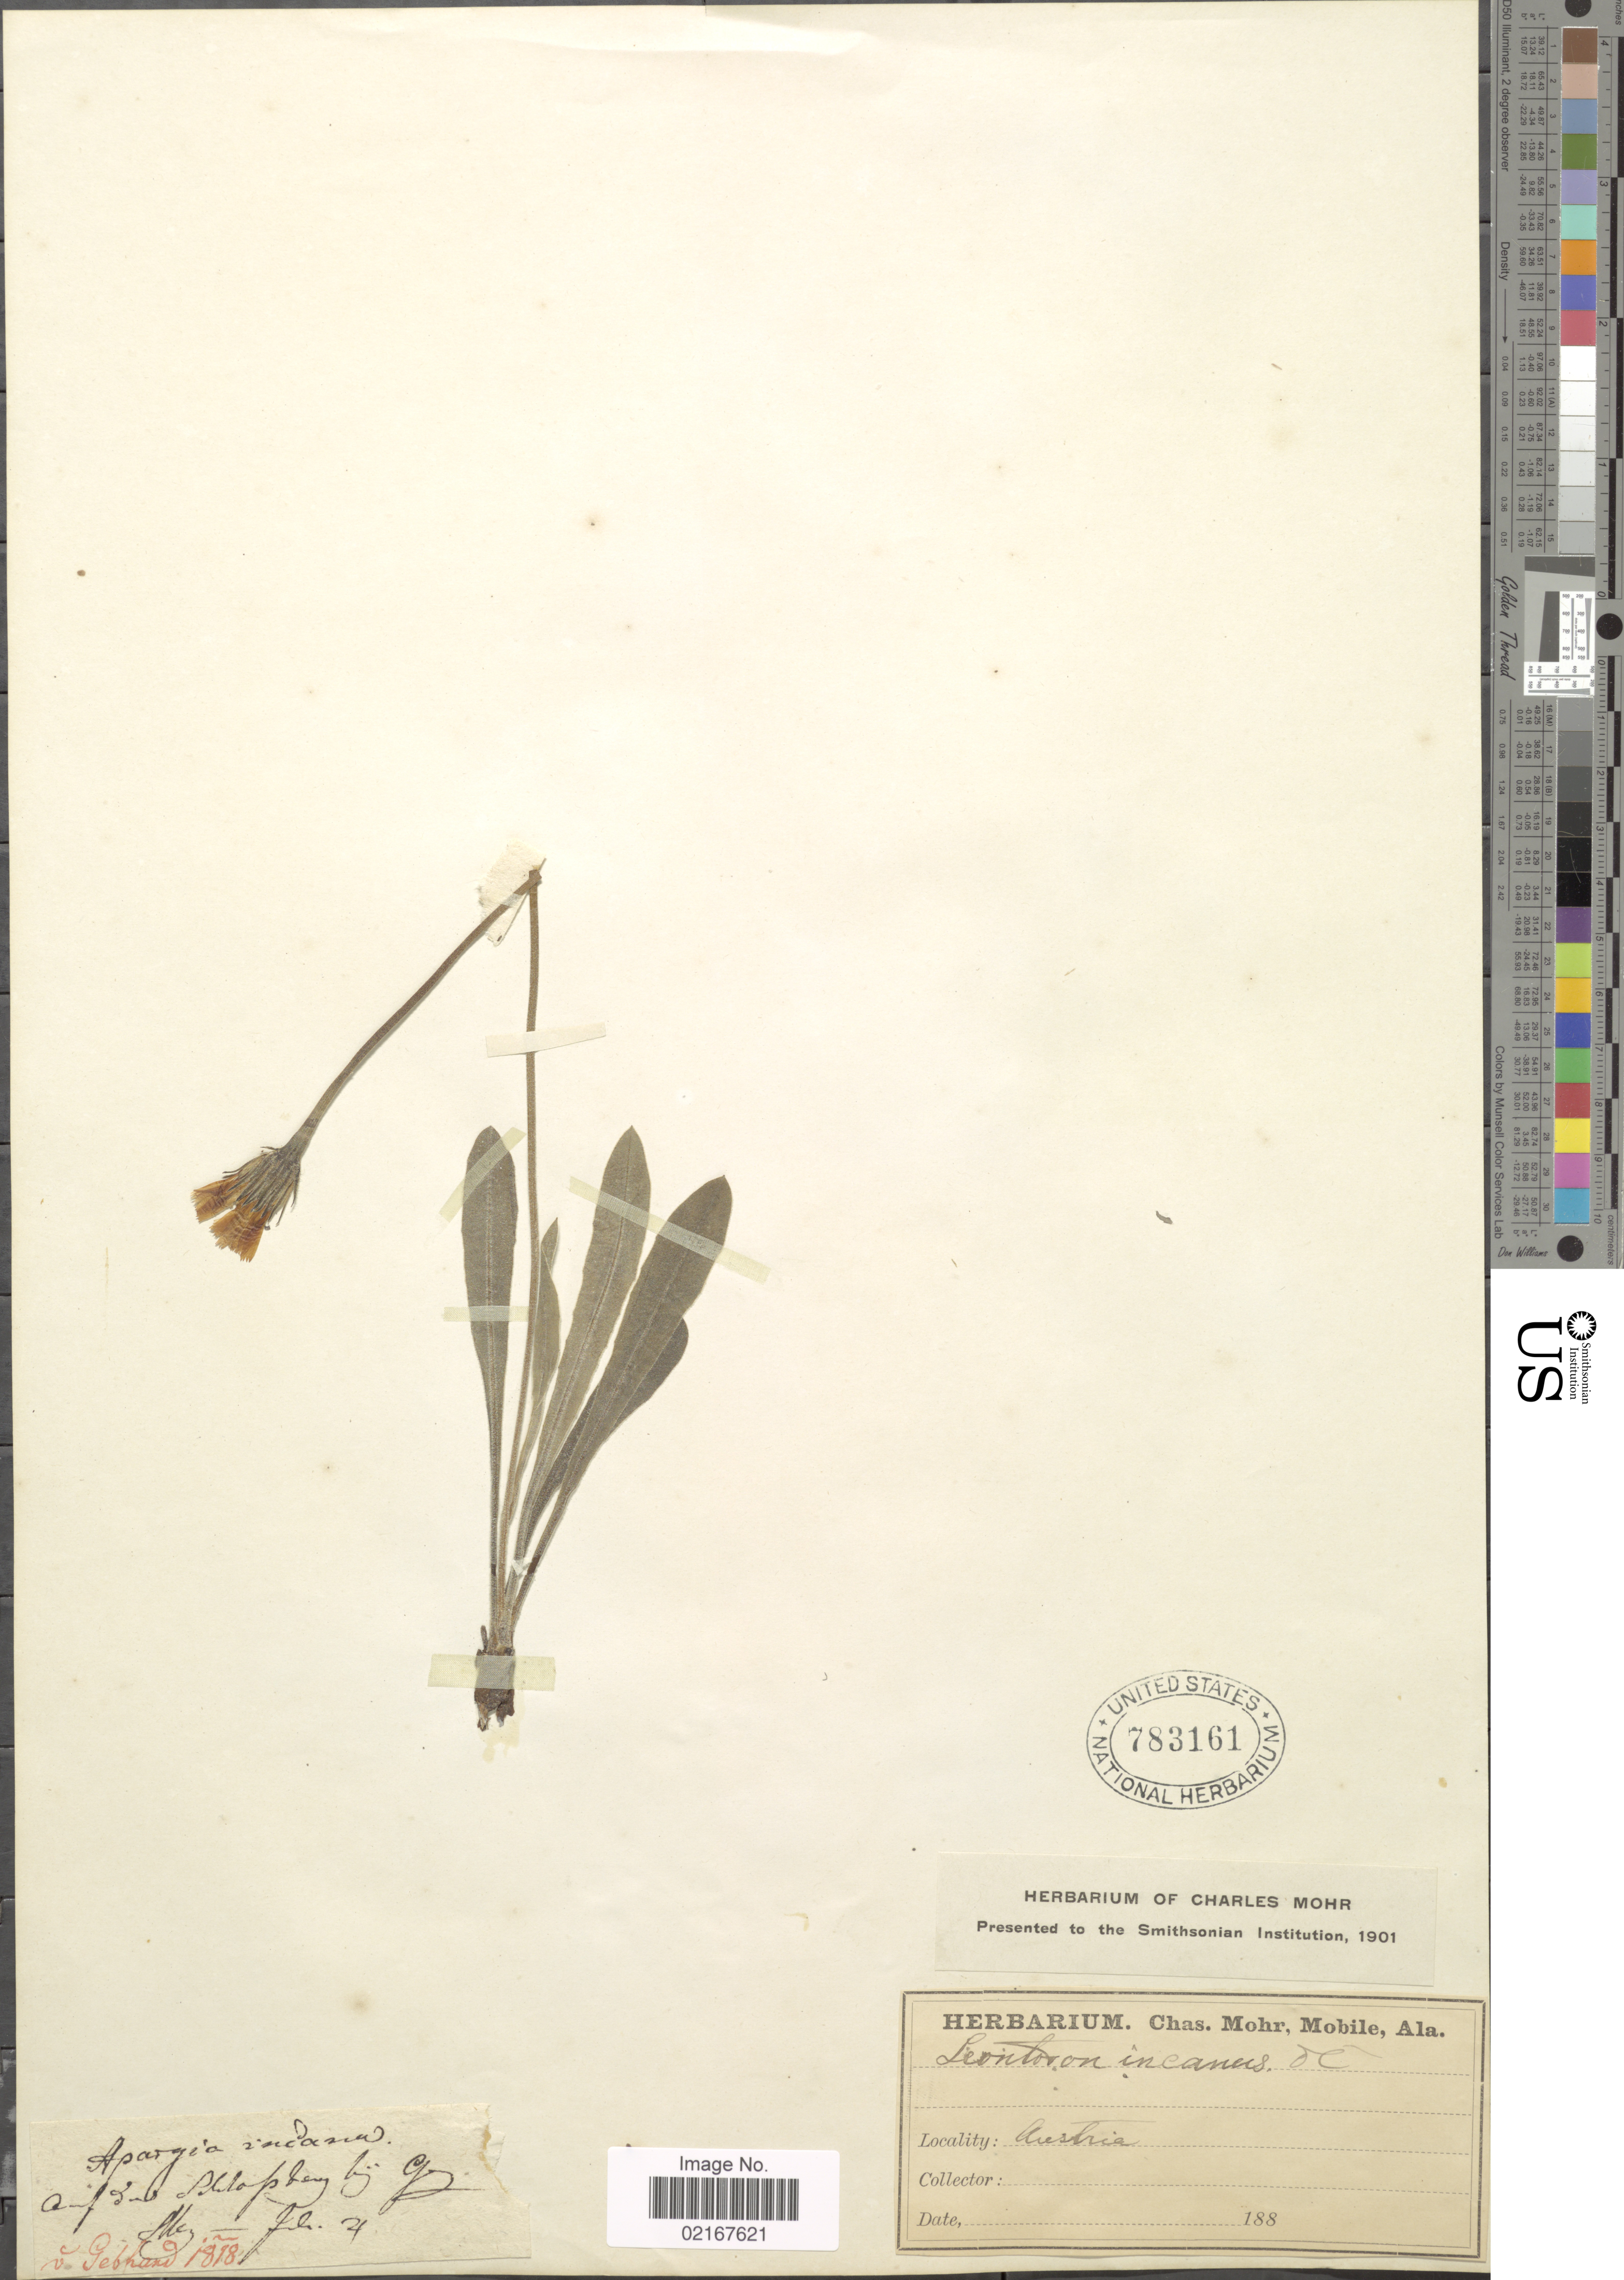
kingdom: Plantae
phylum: Tracheophyta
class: Magnoliopsida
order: Asterales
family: Asteraceae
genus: Leontodon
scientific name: Leontodon incanus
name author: (L.) Schrank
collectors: Gebhard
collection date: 1878-07-04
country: Austria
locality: Schlopdeng bij G [illegible text], v. Gebhard [interpreted]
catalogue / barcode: US 783161